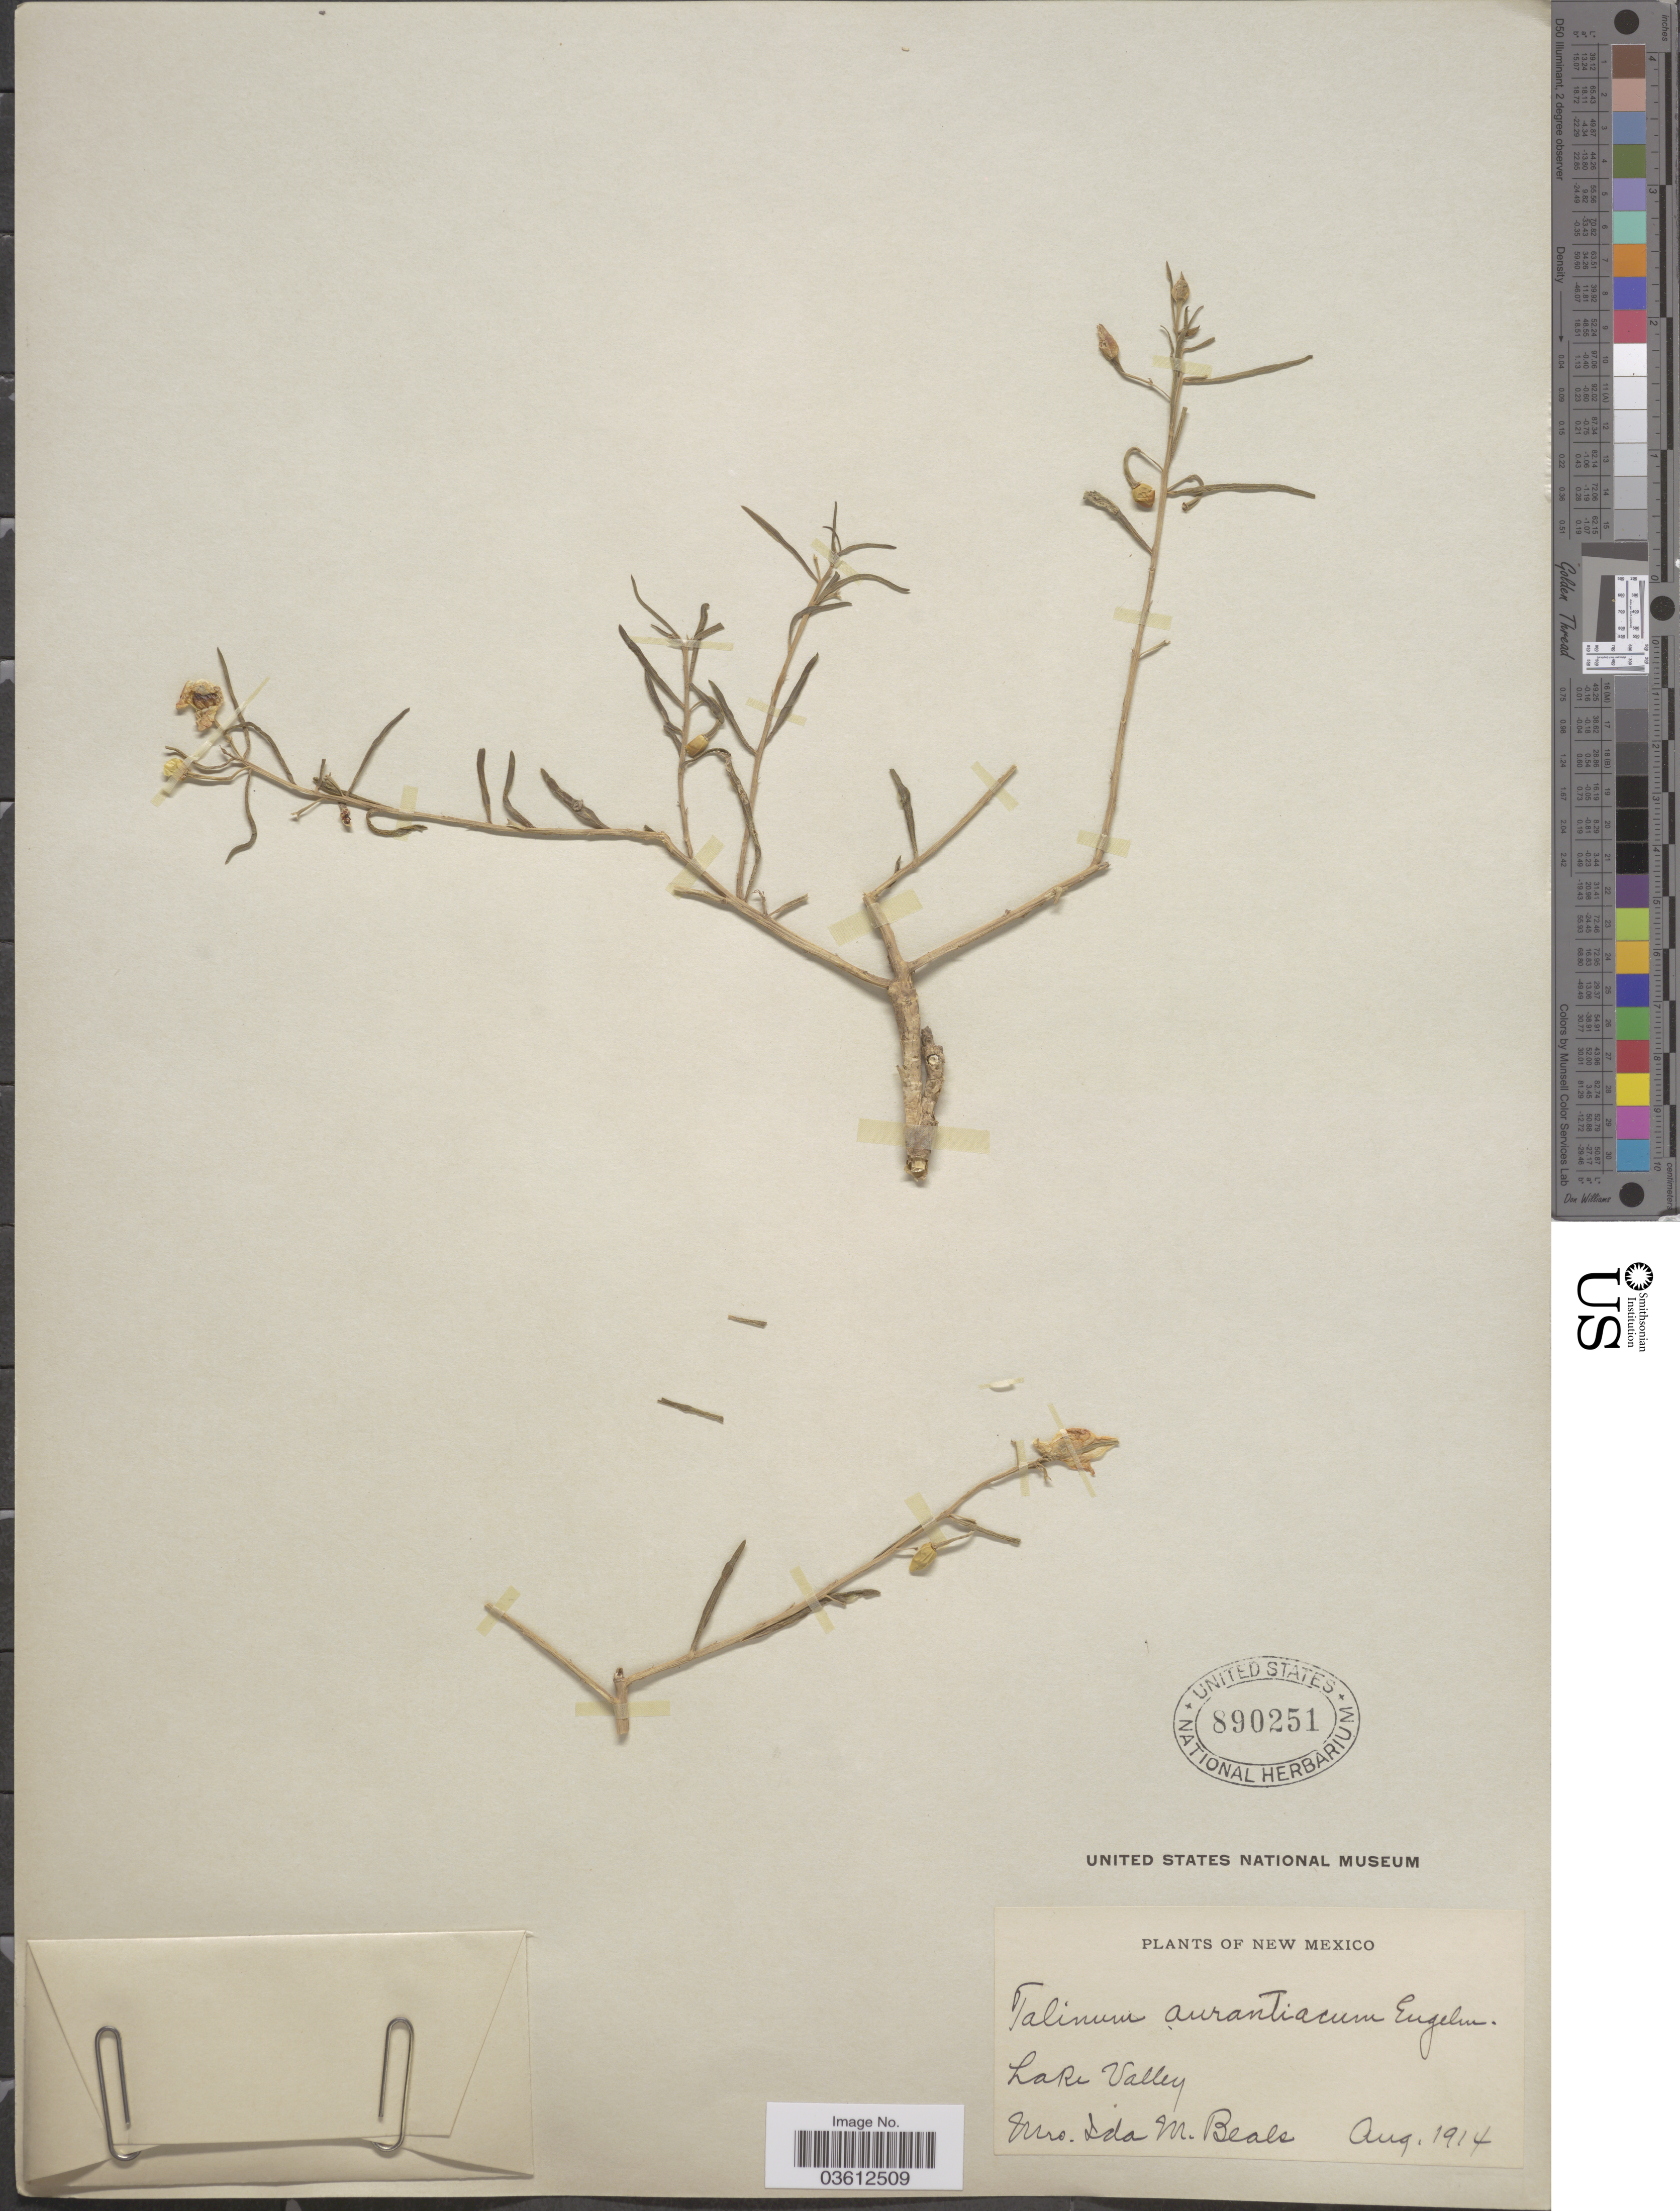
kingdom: Plantae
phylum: Tracheophyta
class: Magnoliopsida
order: Caryophyllales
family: Talinaceae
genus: Talinum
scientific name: Talinum aurantiacum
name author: Engelm. in A. Gray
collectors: I. M. Beals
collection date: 1914-08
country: United States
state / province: New Mexico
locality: Lake Valley.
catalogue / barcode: US 890251